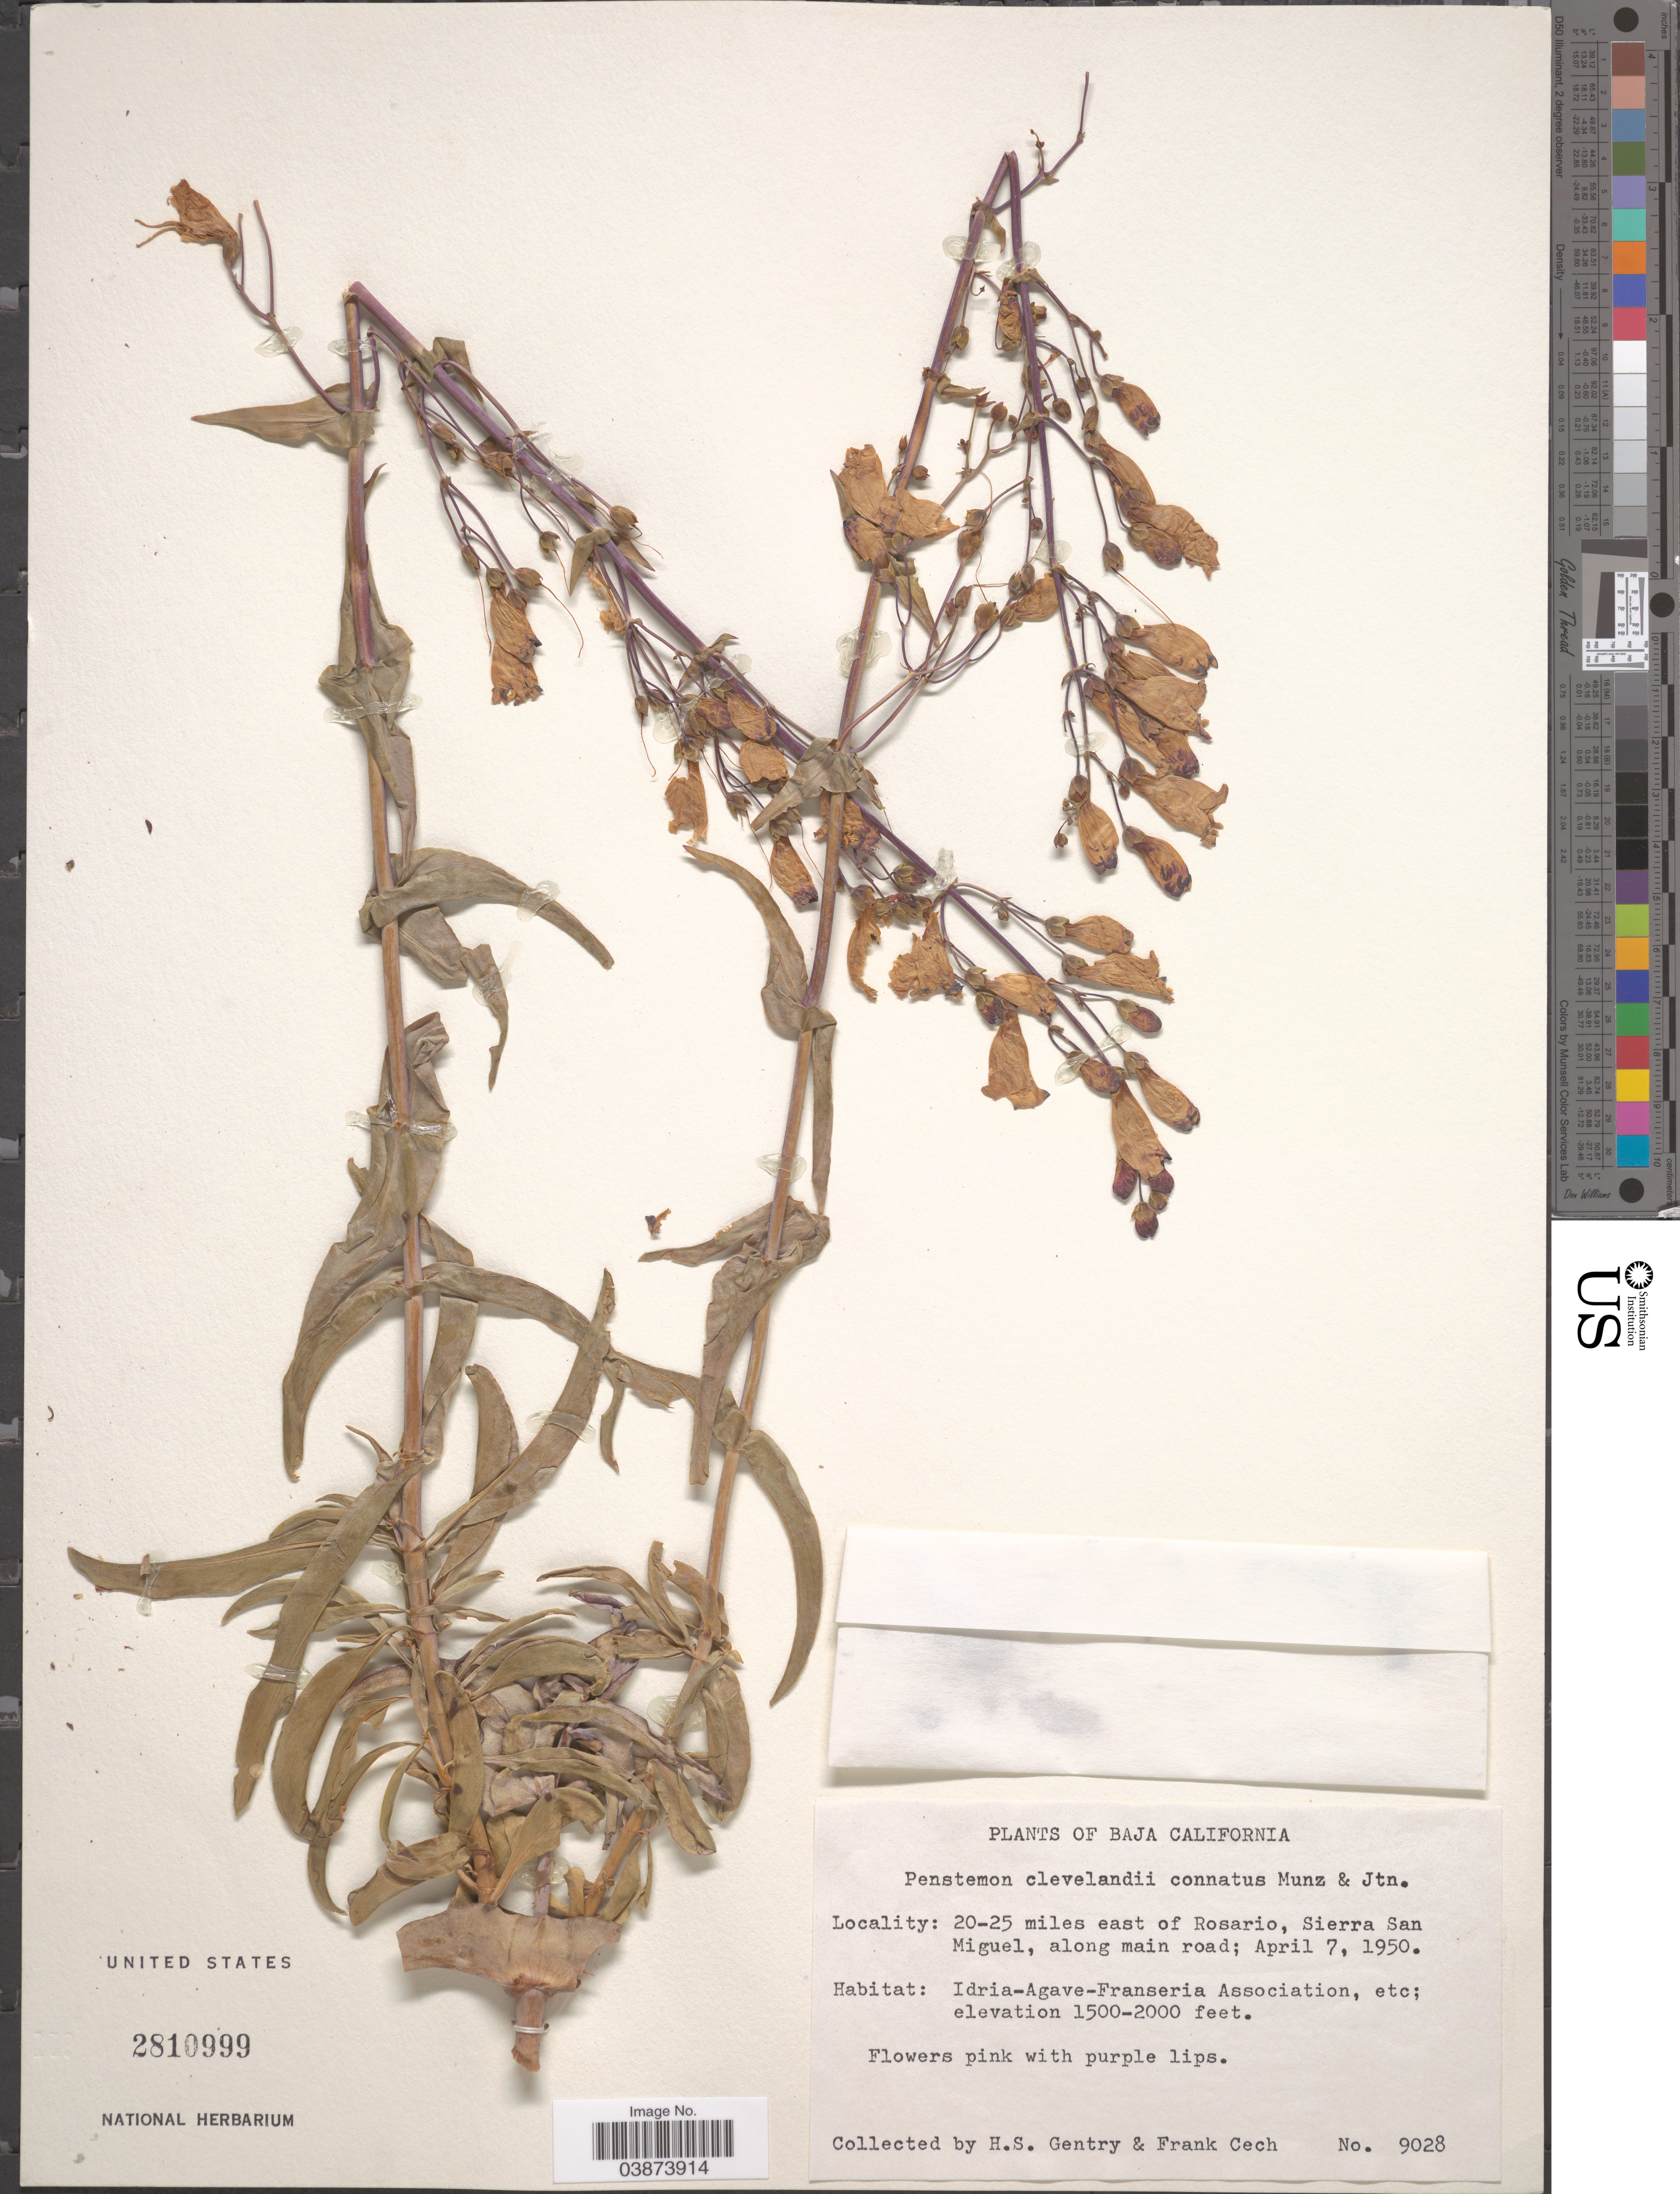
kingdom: Plantae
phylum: Tracheophyta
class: Magnoliopsida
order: Lamiales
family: Plantaginaceae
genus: Penstemon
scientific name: Penstemon clevelandii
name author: A. Gray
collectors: H. S. Gentry & F. Cech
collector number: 9028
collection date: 1950-04-07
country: Mexico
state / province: Baja California Norte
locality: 20-25 miles east of Rosario, Sierra San Miguel, along main road.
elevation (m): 457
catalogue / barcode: US 2810999